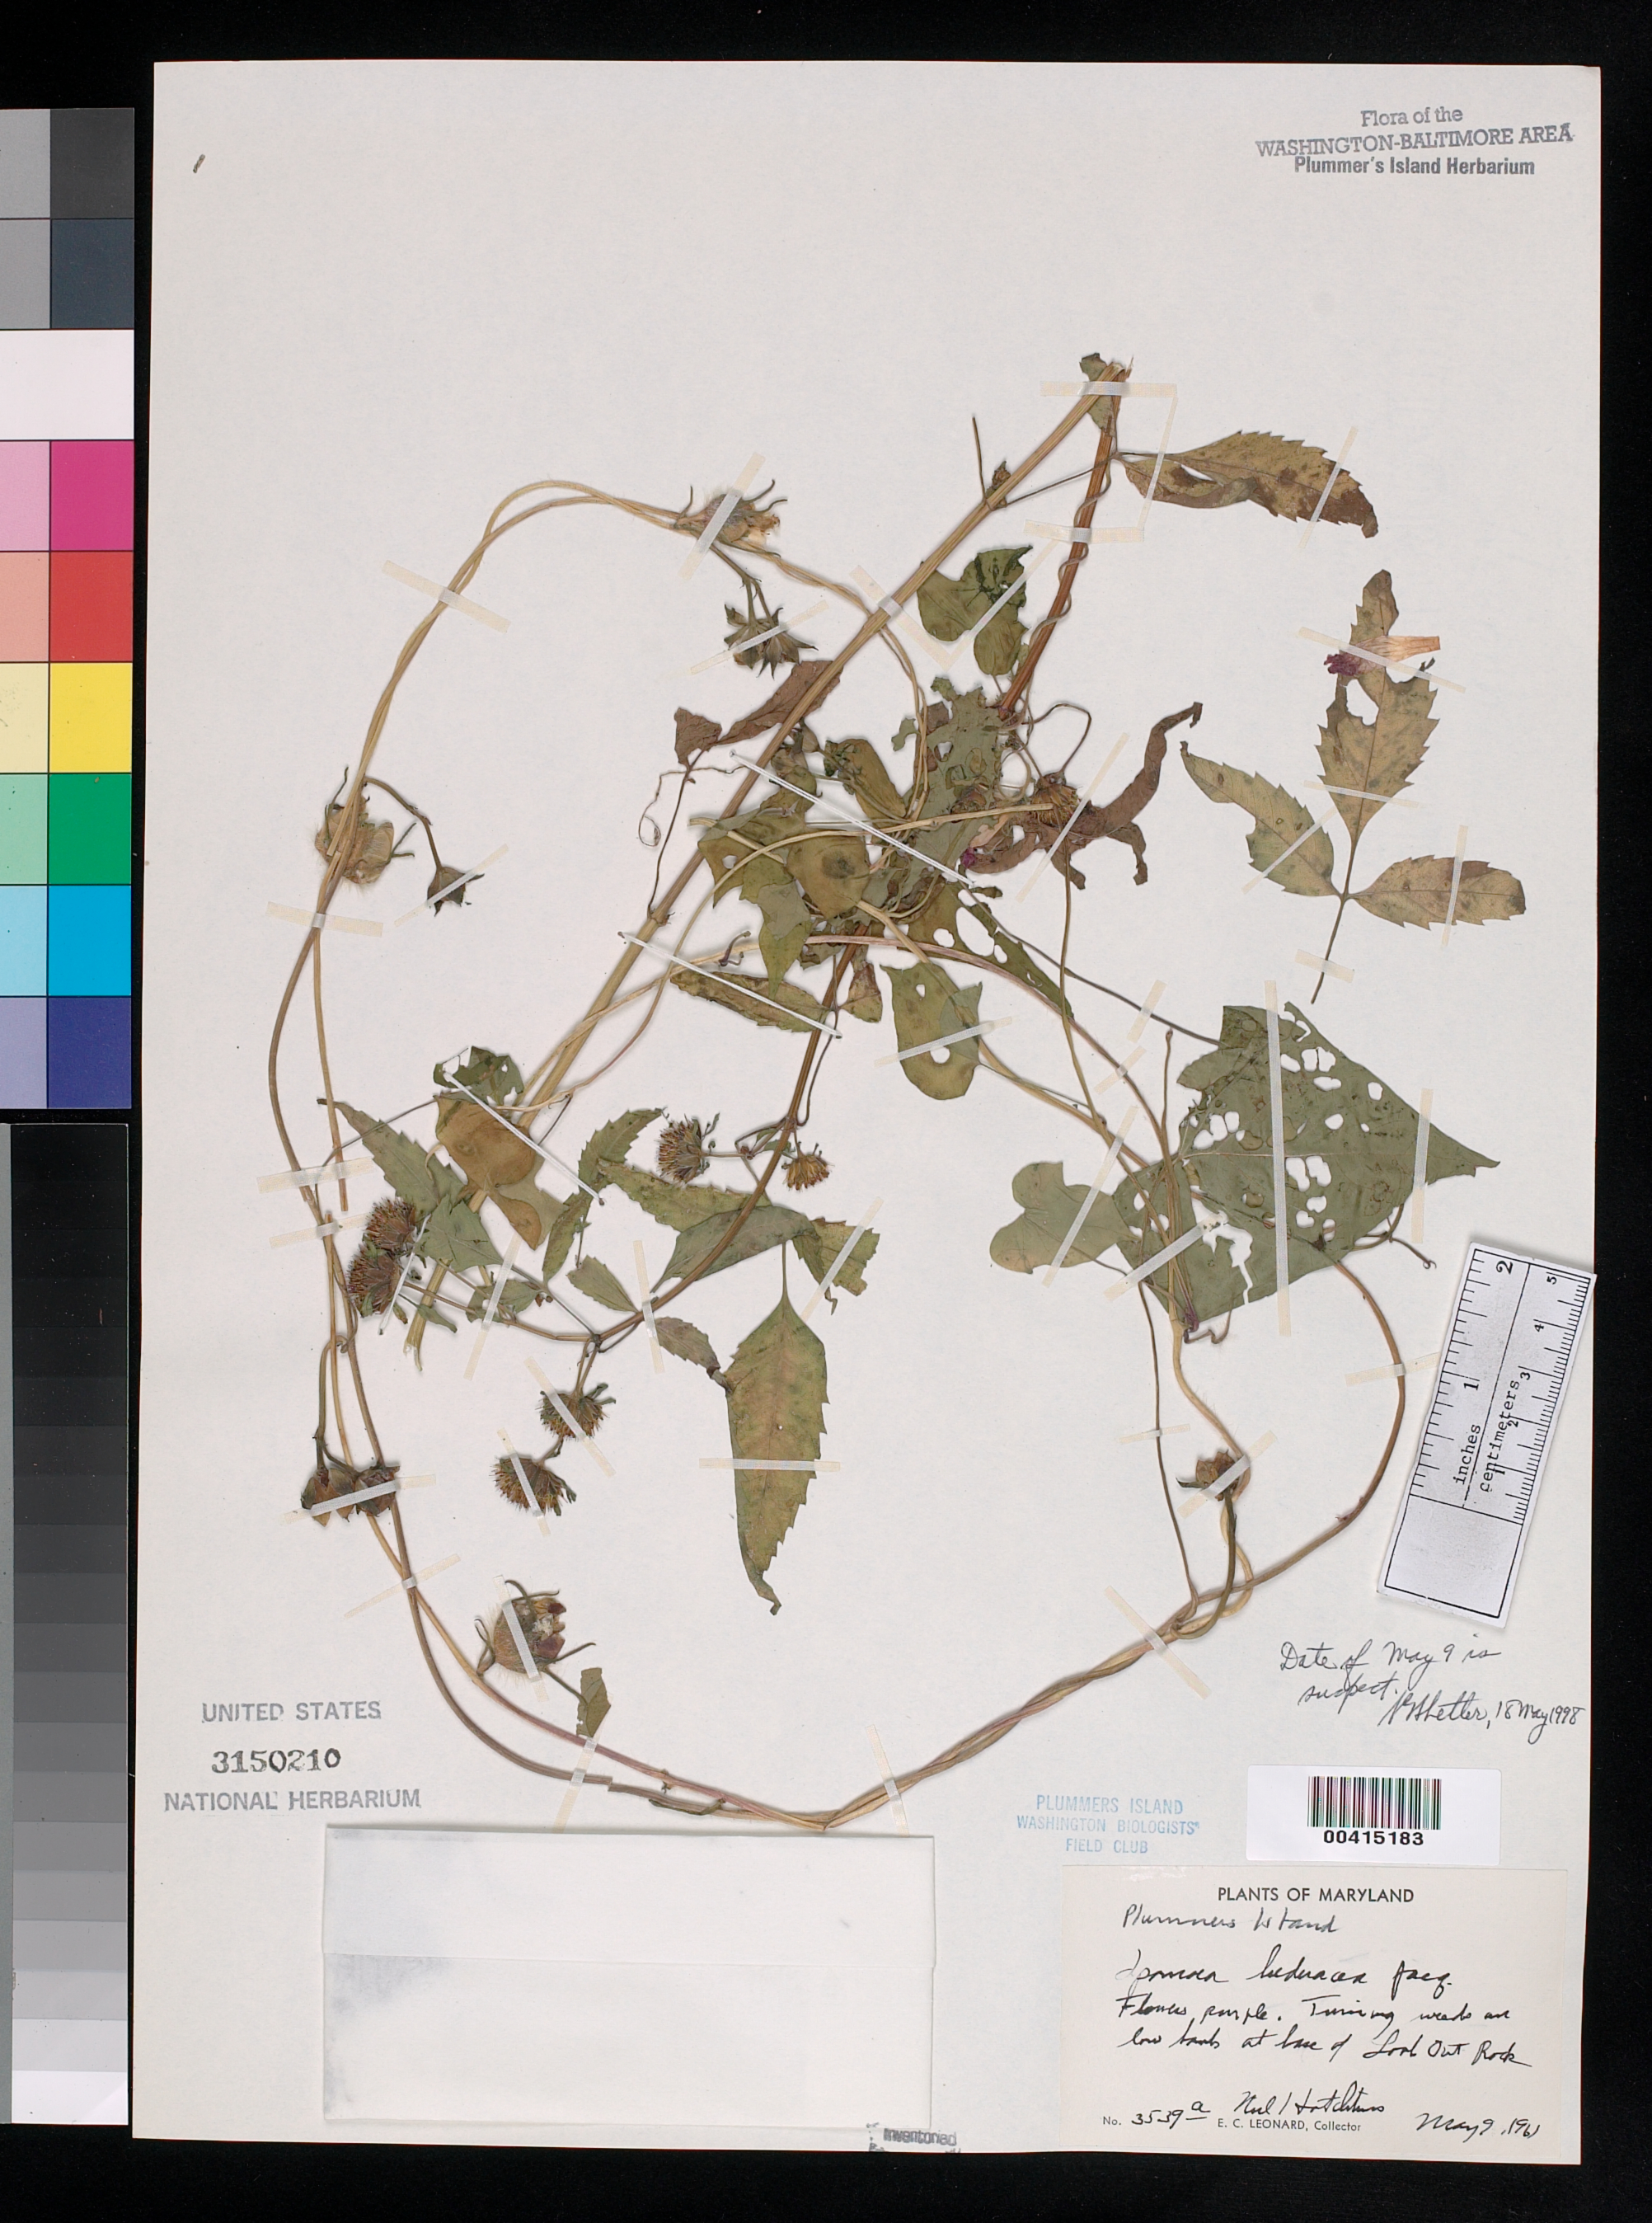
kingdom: Plantae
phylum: Tracheophyta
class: Magnoliopsida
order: Solanales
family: Convolvulaceae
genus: Ipomoea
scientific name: Ipomoea hederacea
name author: Jacq.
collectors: E. C. Leonard & N. Hotchkiss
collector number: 3539A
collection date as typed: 09 May 1961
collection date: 1961-05-09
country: United States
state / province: Maryland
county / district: Montgomery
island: Plummers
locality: Plummer's Island; base of Lookout Rock C. & O. Canal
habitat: Low bank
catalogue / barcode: US 3150210